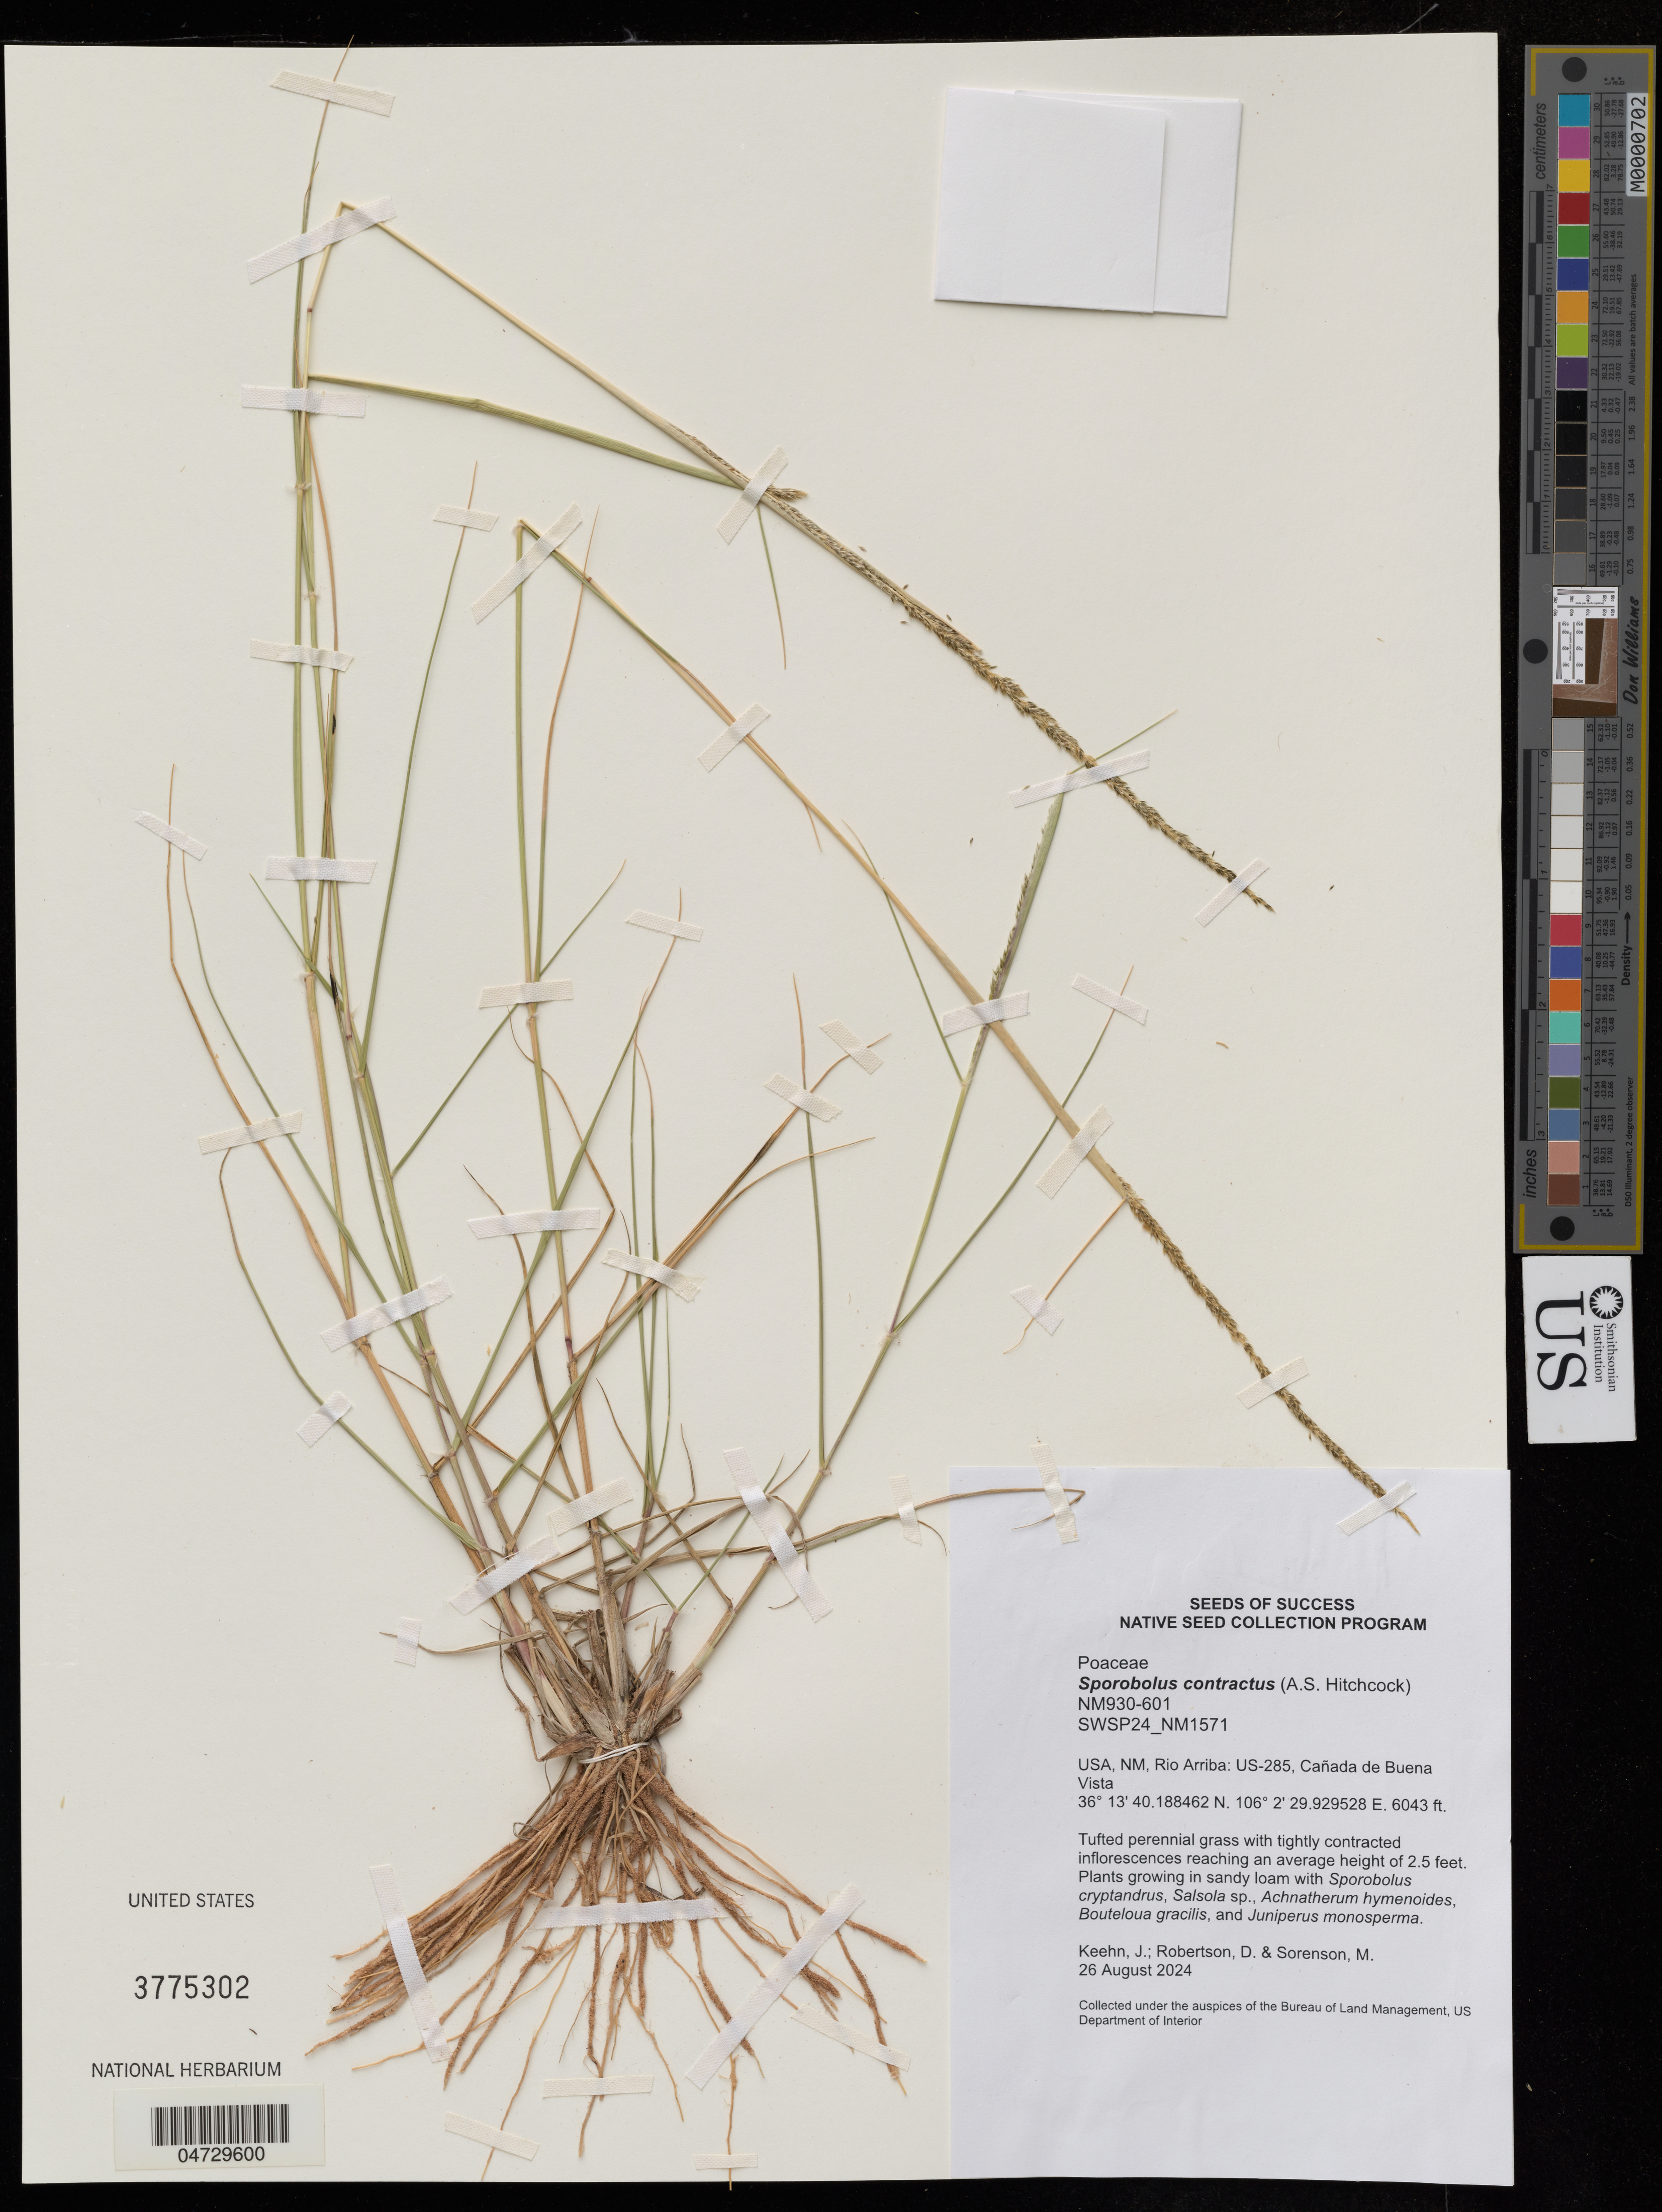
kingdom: Plantae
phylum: Tracheophyta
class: Liliopsida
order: Poales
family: Poaceae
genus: Sporobolus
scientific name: Sporobolus contractus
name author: Hitchc.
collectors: J. Keehn, D. Robertson & M. Sorenson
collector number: NM930-601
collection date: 2024-08-26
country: United States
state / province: New Mexico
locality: Rio Arriba: US-285, Cañada de Buena Vista.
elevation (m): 1842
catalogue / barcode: US 3775302